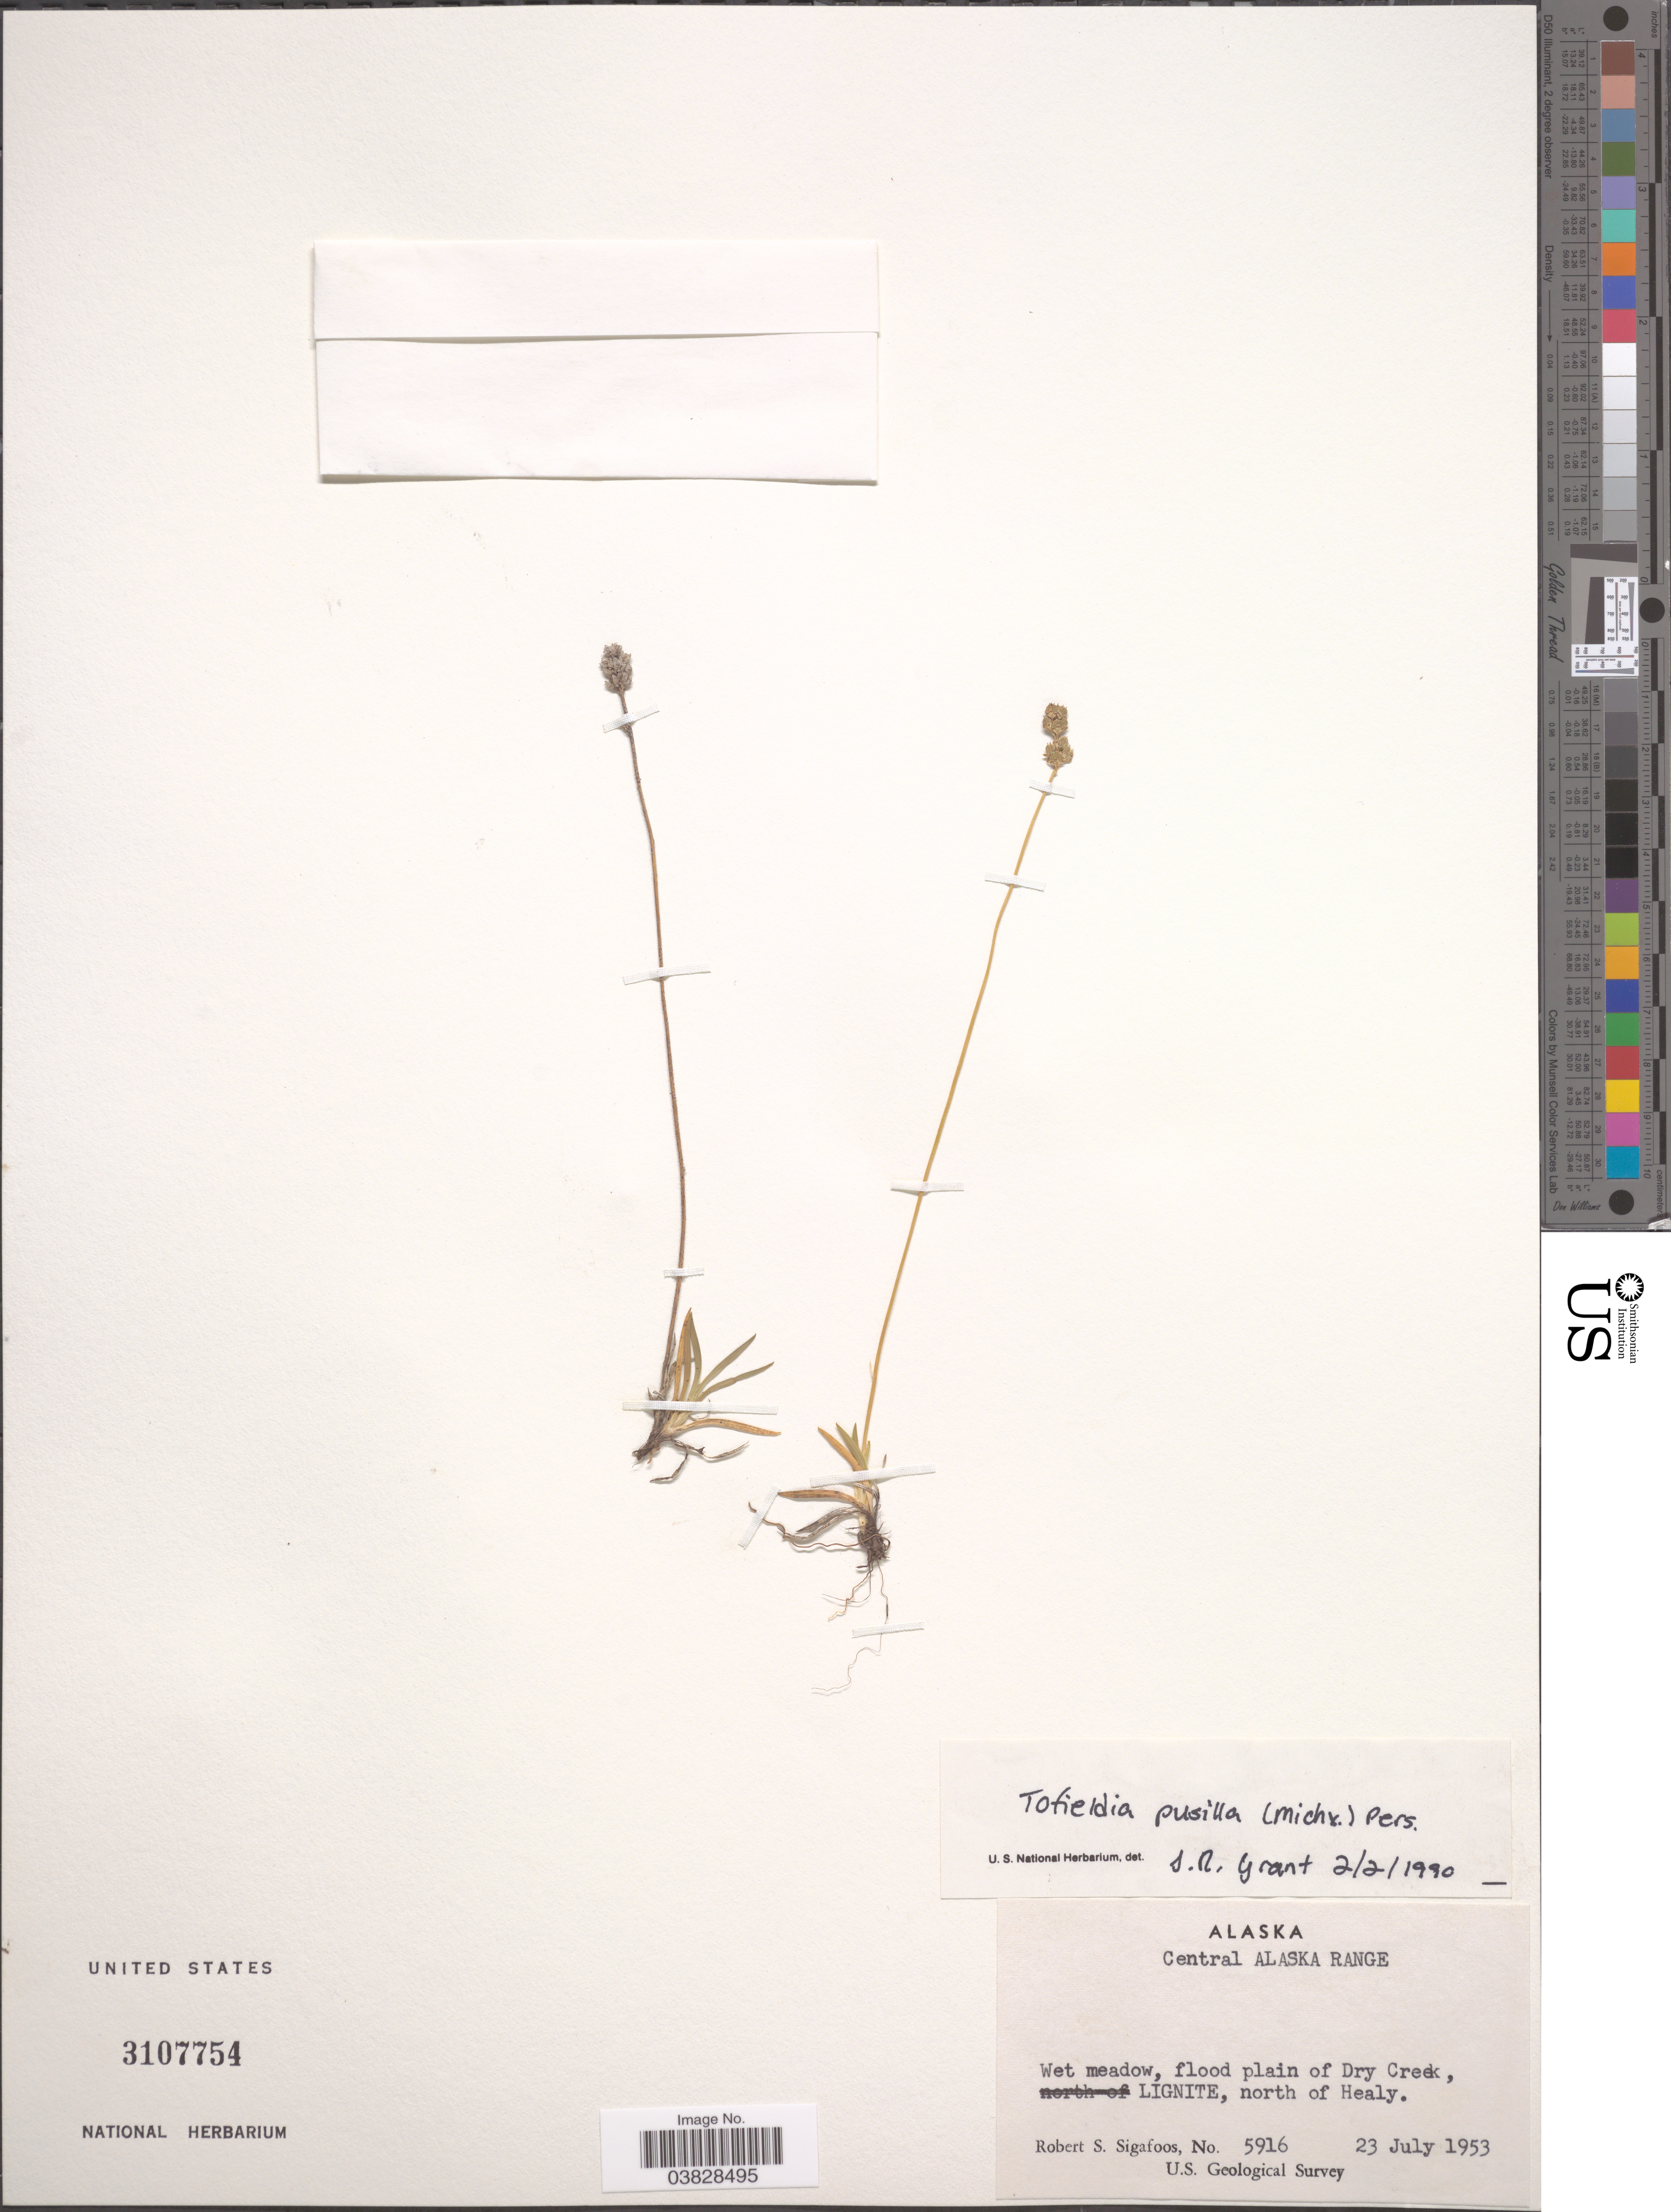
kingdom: Plantae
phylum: Tracheophyta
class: Liliopsida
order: Alismatales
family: Tofieldiaceae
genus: Tofieldia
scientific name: Tofieldia pusilla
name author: (Michx.) Pers.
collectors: R. Sigafoos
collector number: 5916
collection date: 1953-07-23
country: United States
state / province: Alaska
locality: Central Alaska Range. Flood plain of Dry Creek, Lignite, north of Healy.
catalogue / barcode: US 3107754